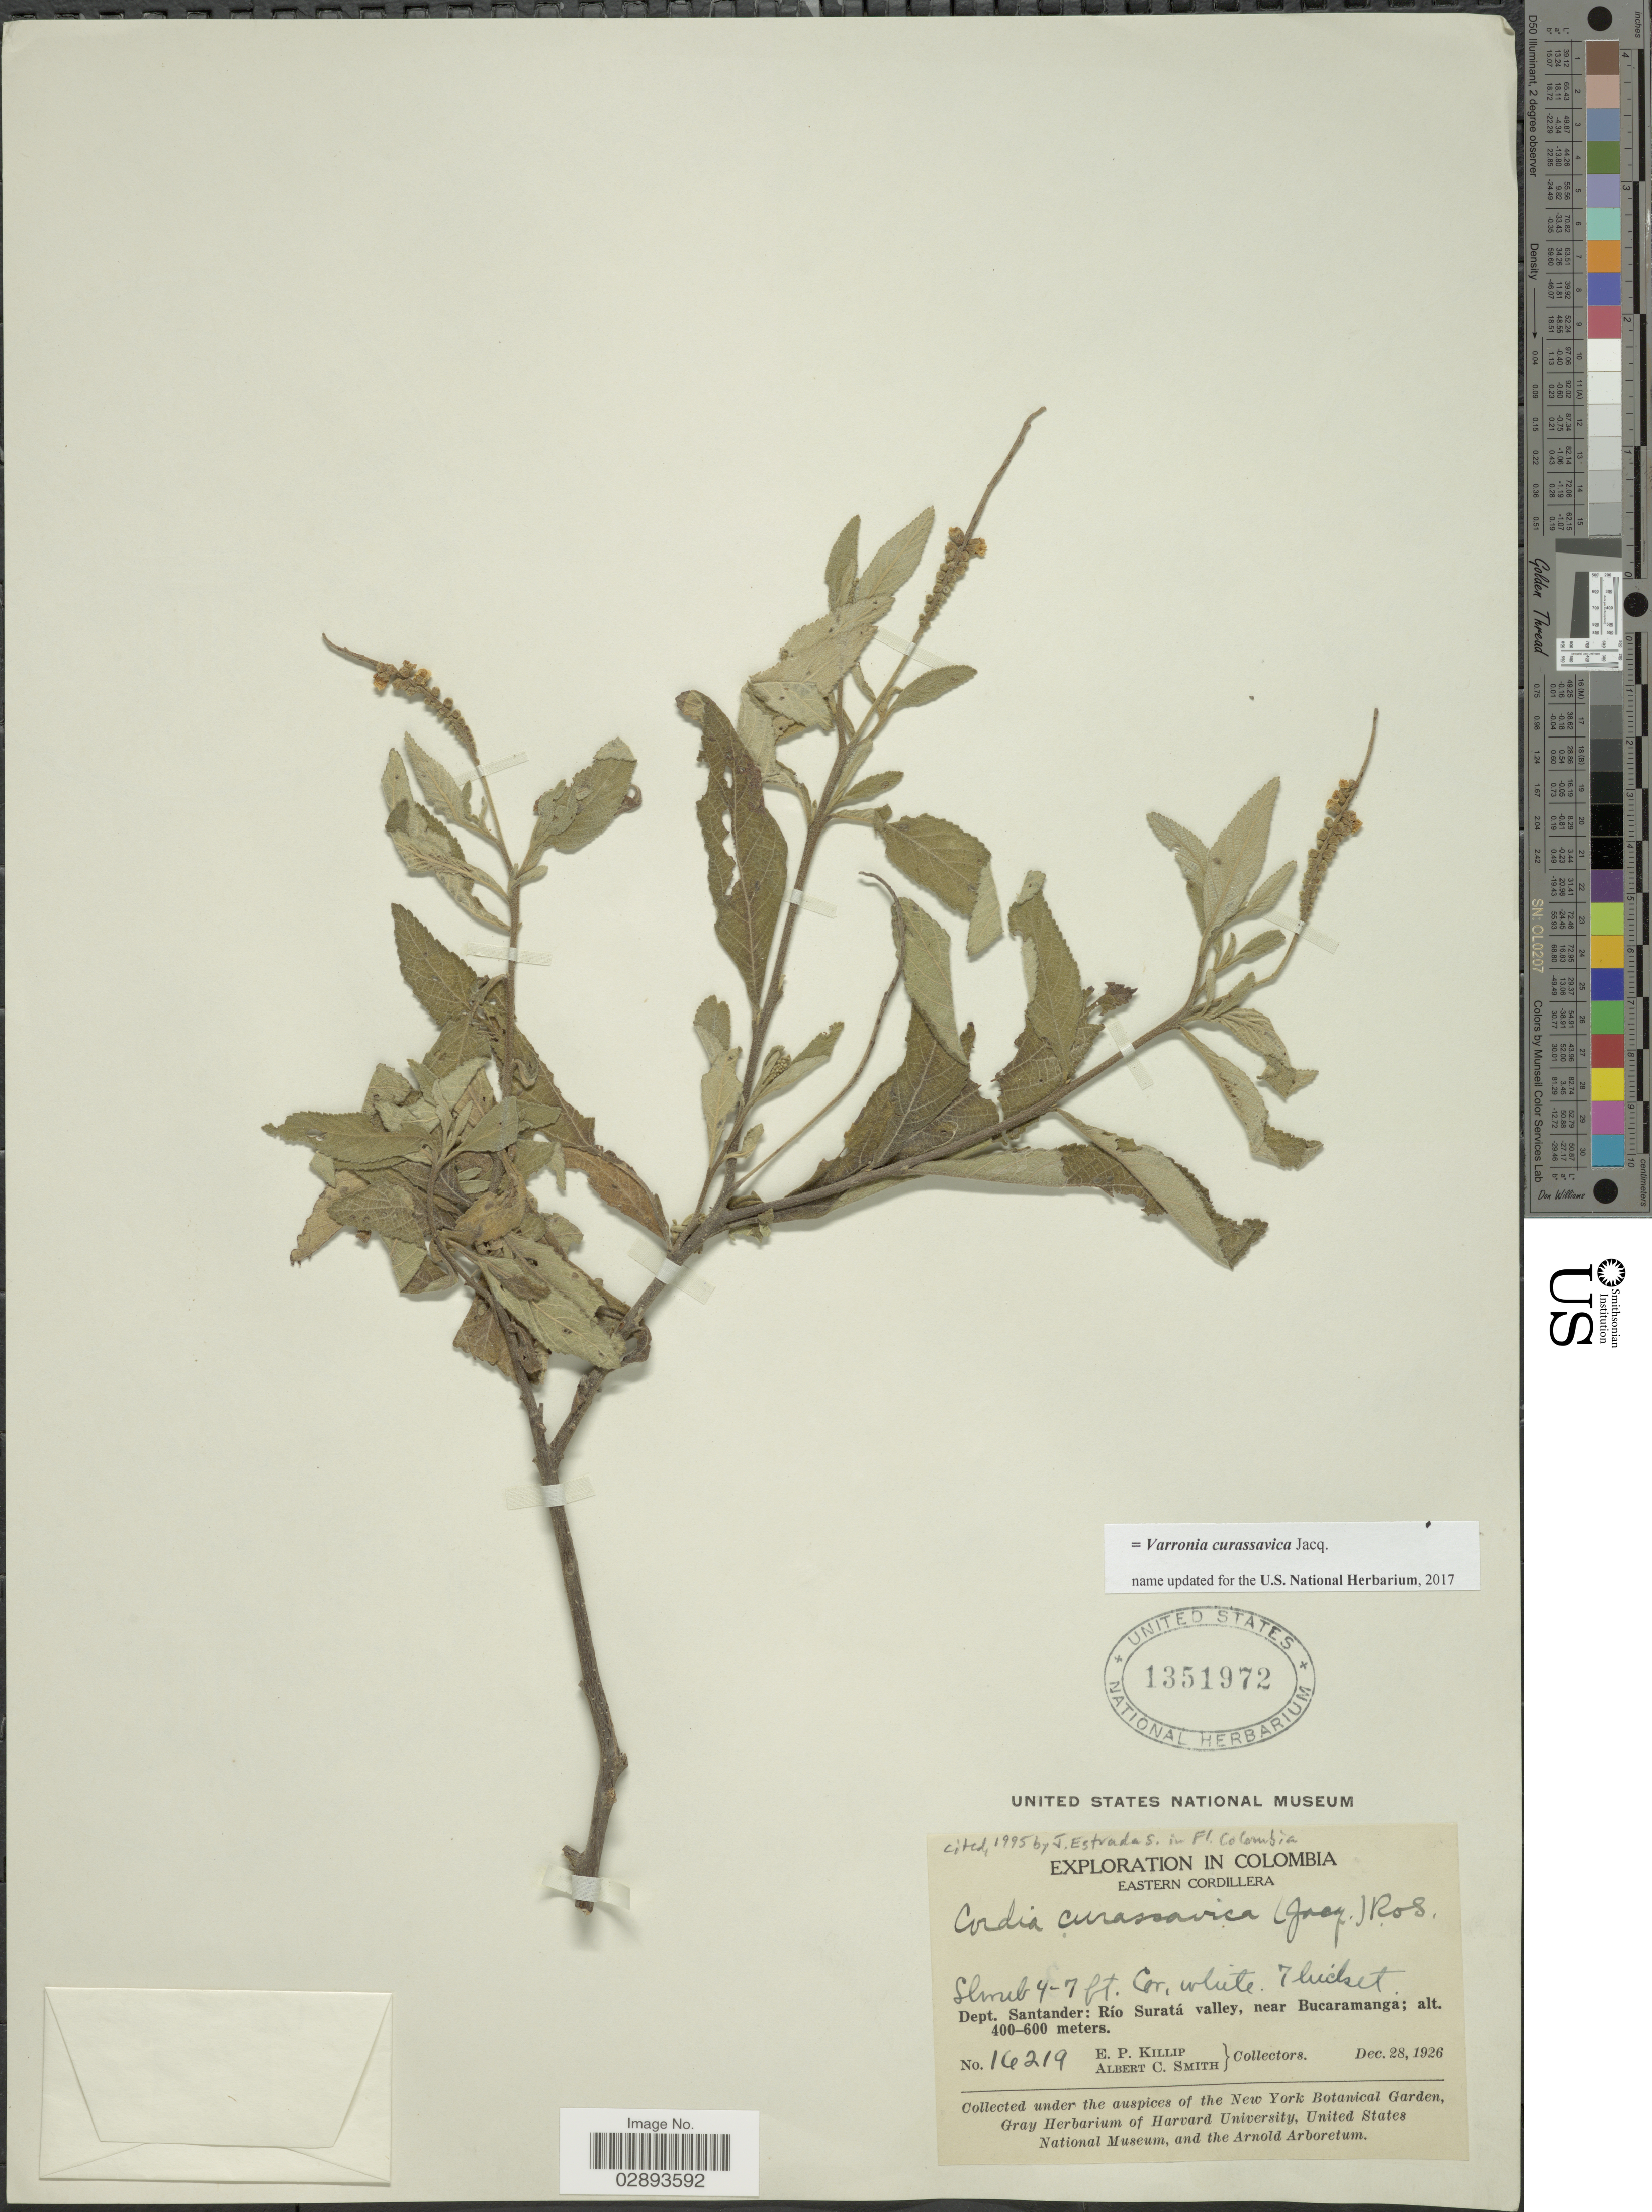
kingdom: Plantae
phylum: Tracheophyta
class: Magnoliopsida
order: Boraginales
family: Cordiaceae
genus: Varronia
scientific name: Varronia curassavica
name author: Jacq.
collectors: E. P. Killip & A. C. Smith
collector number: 16219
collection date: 1926-12-28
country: Colombia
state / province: Santander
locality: Eastern Cordillera, Dept. Santander: Río Suratá valley, near Bucaramanga.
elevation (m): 400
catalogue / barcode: US 1351972